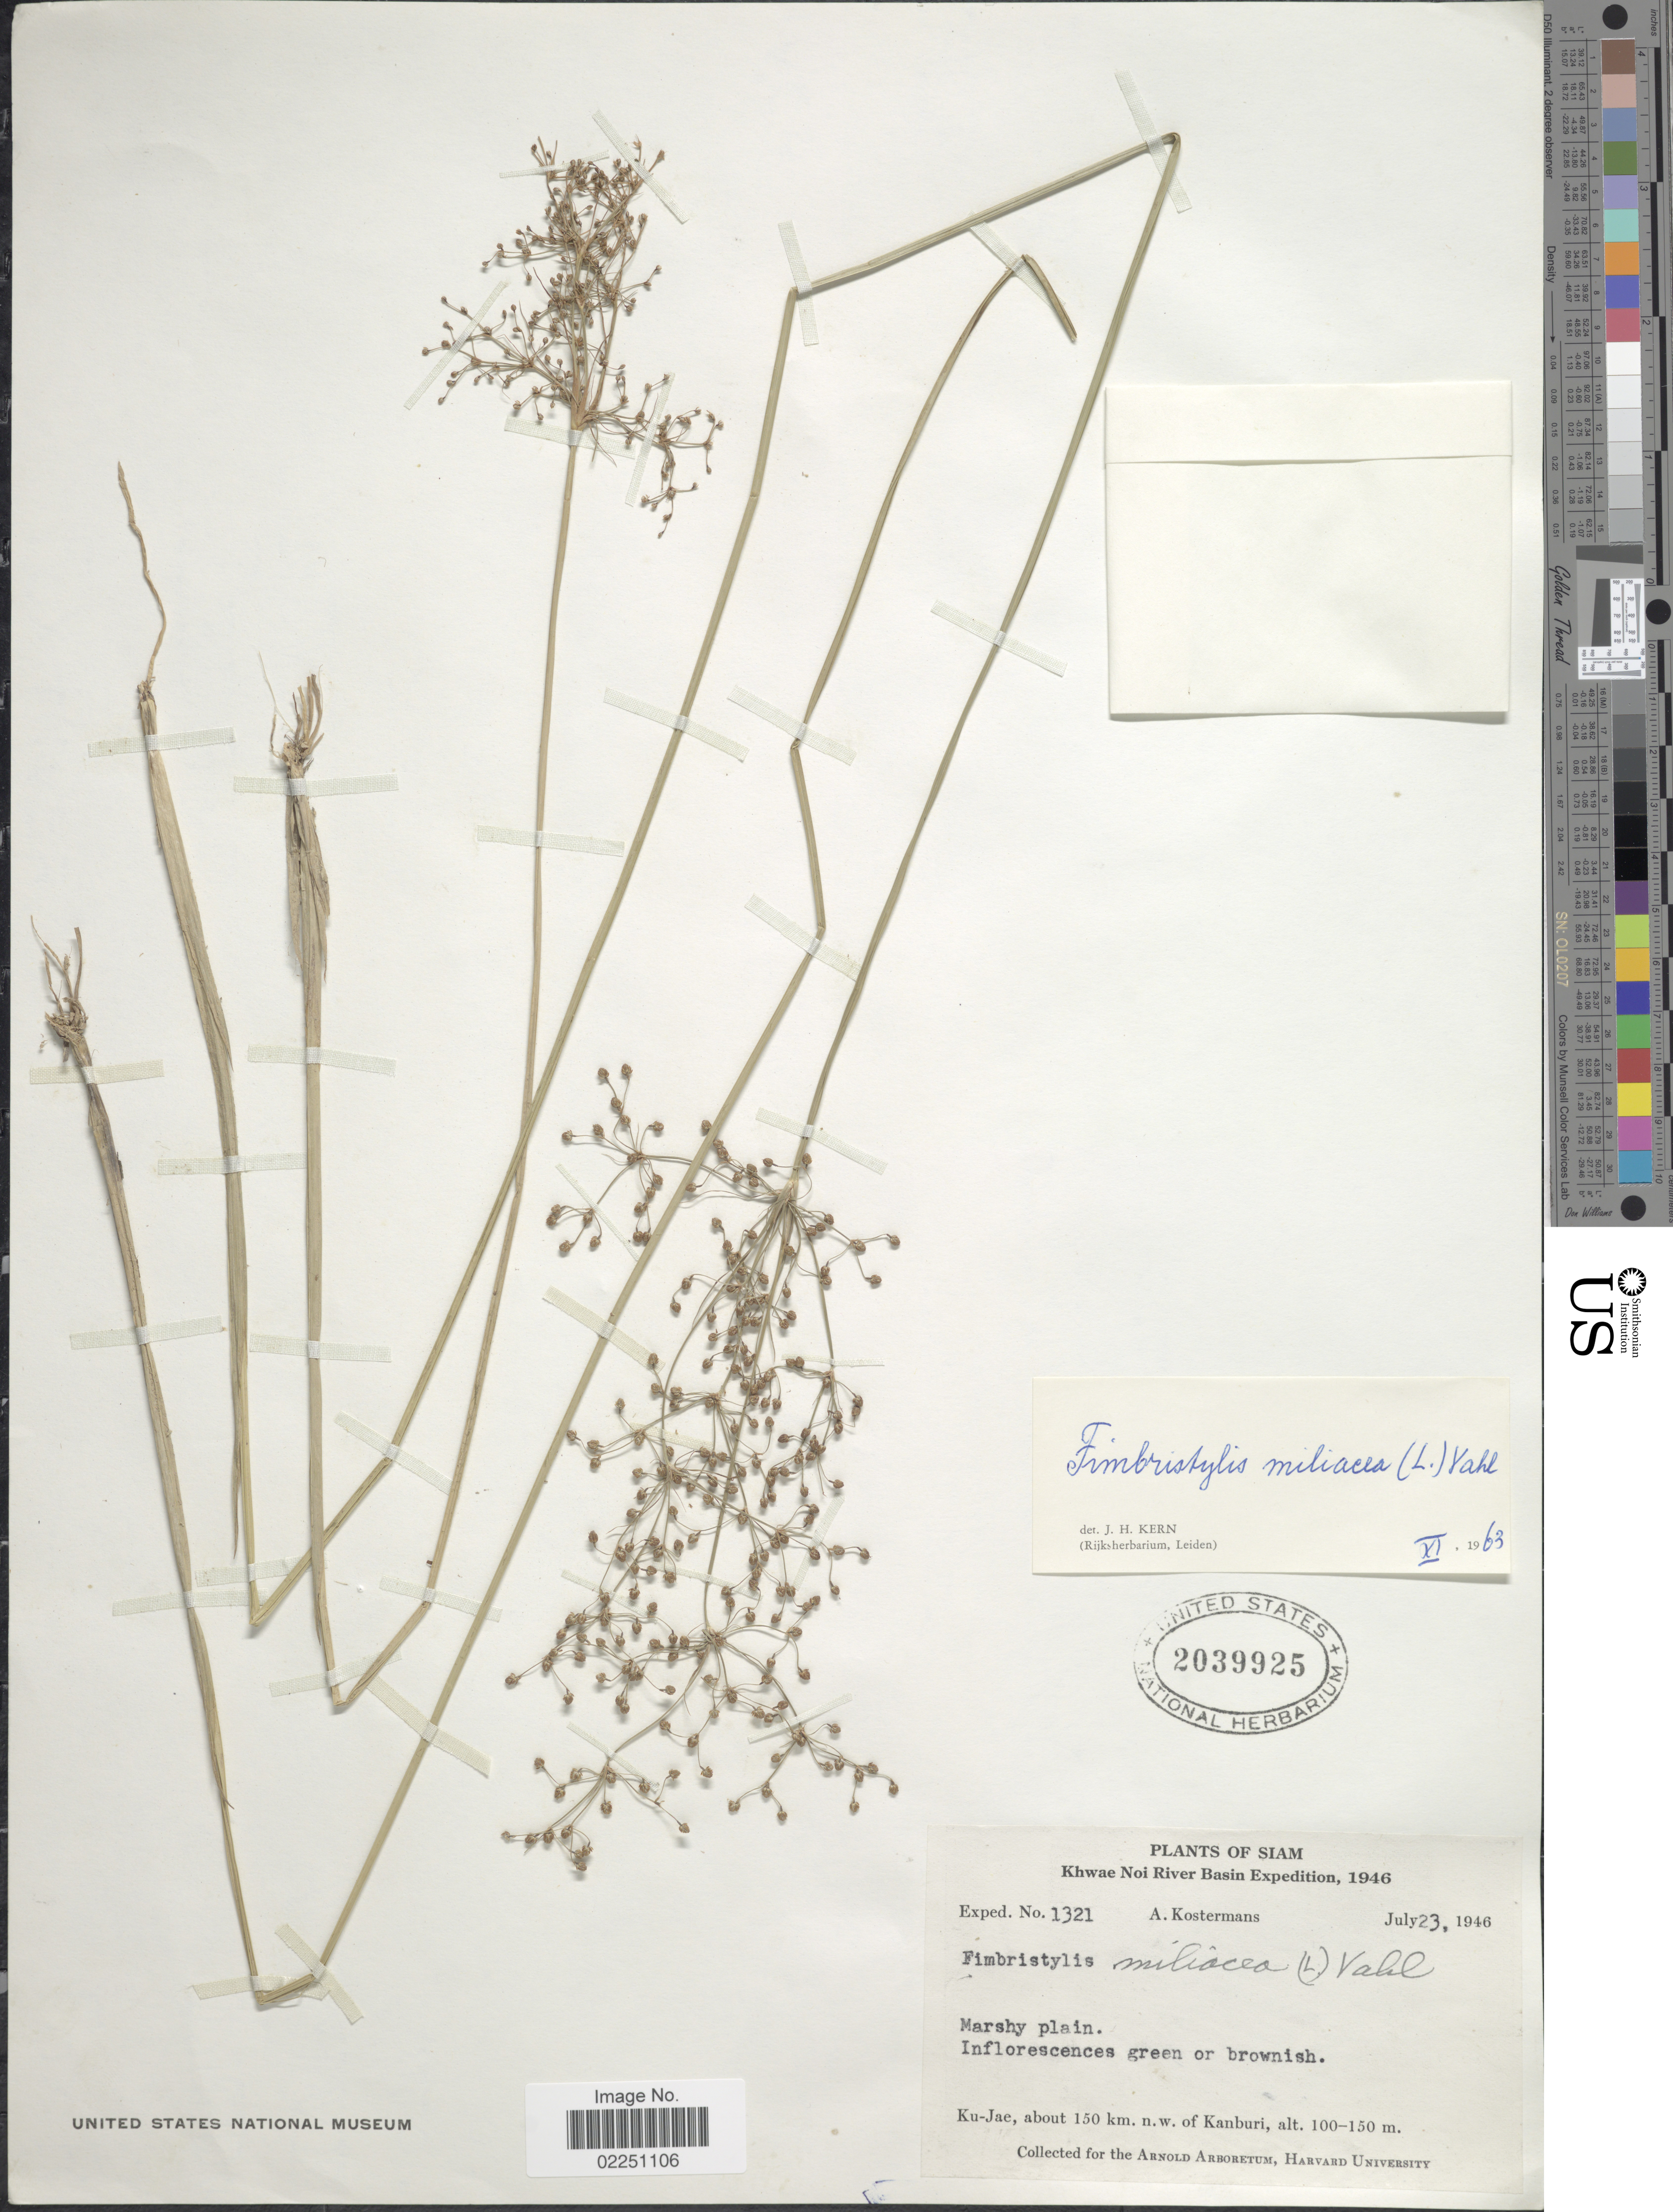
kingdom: Plantae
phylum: Tracheophyta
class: Liliopsida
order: Poales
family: Cyperaceae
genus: Fimbristylis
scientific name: Fimbristylis littoralis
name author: Gaudich.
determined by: Strong, M. T., (US), Smithsonian Institution - National Museum of Natural History (UNITED STATES)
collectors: A. J. G. Kostermans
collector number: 1321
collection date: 1946-07-23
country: Thailand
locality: Siam. Khwae Noi River Basin. Ku-Jae, about 150 km. NW of Kanburi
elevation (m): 100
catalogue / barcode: US 2039925